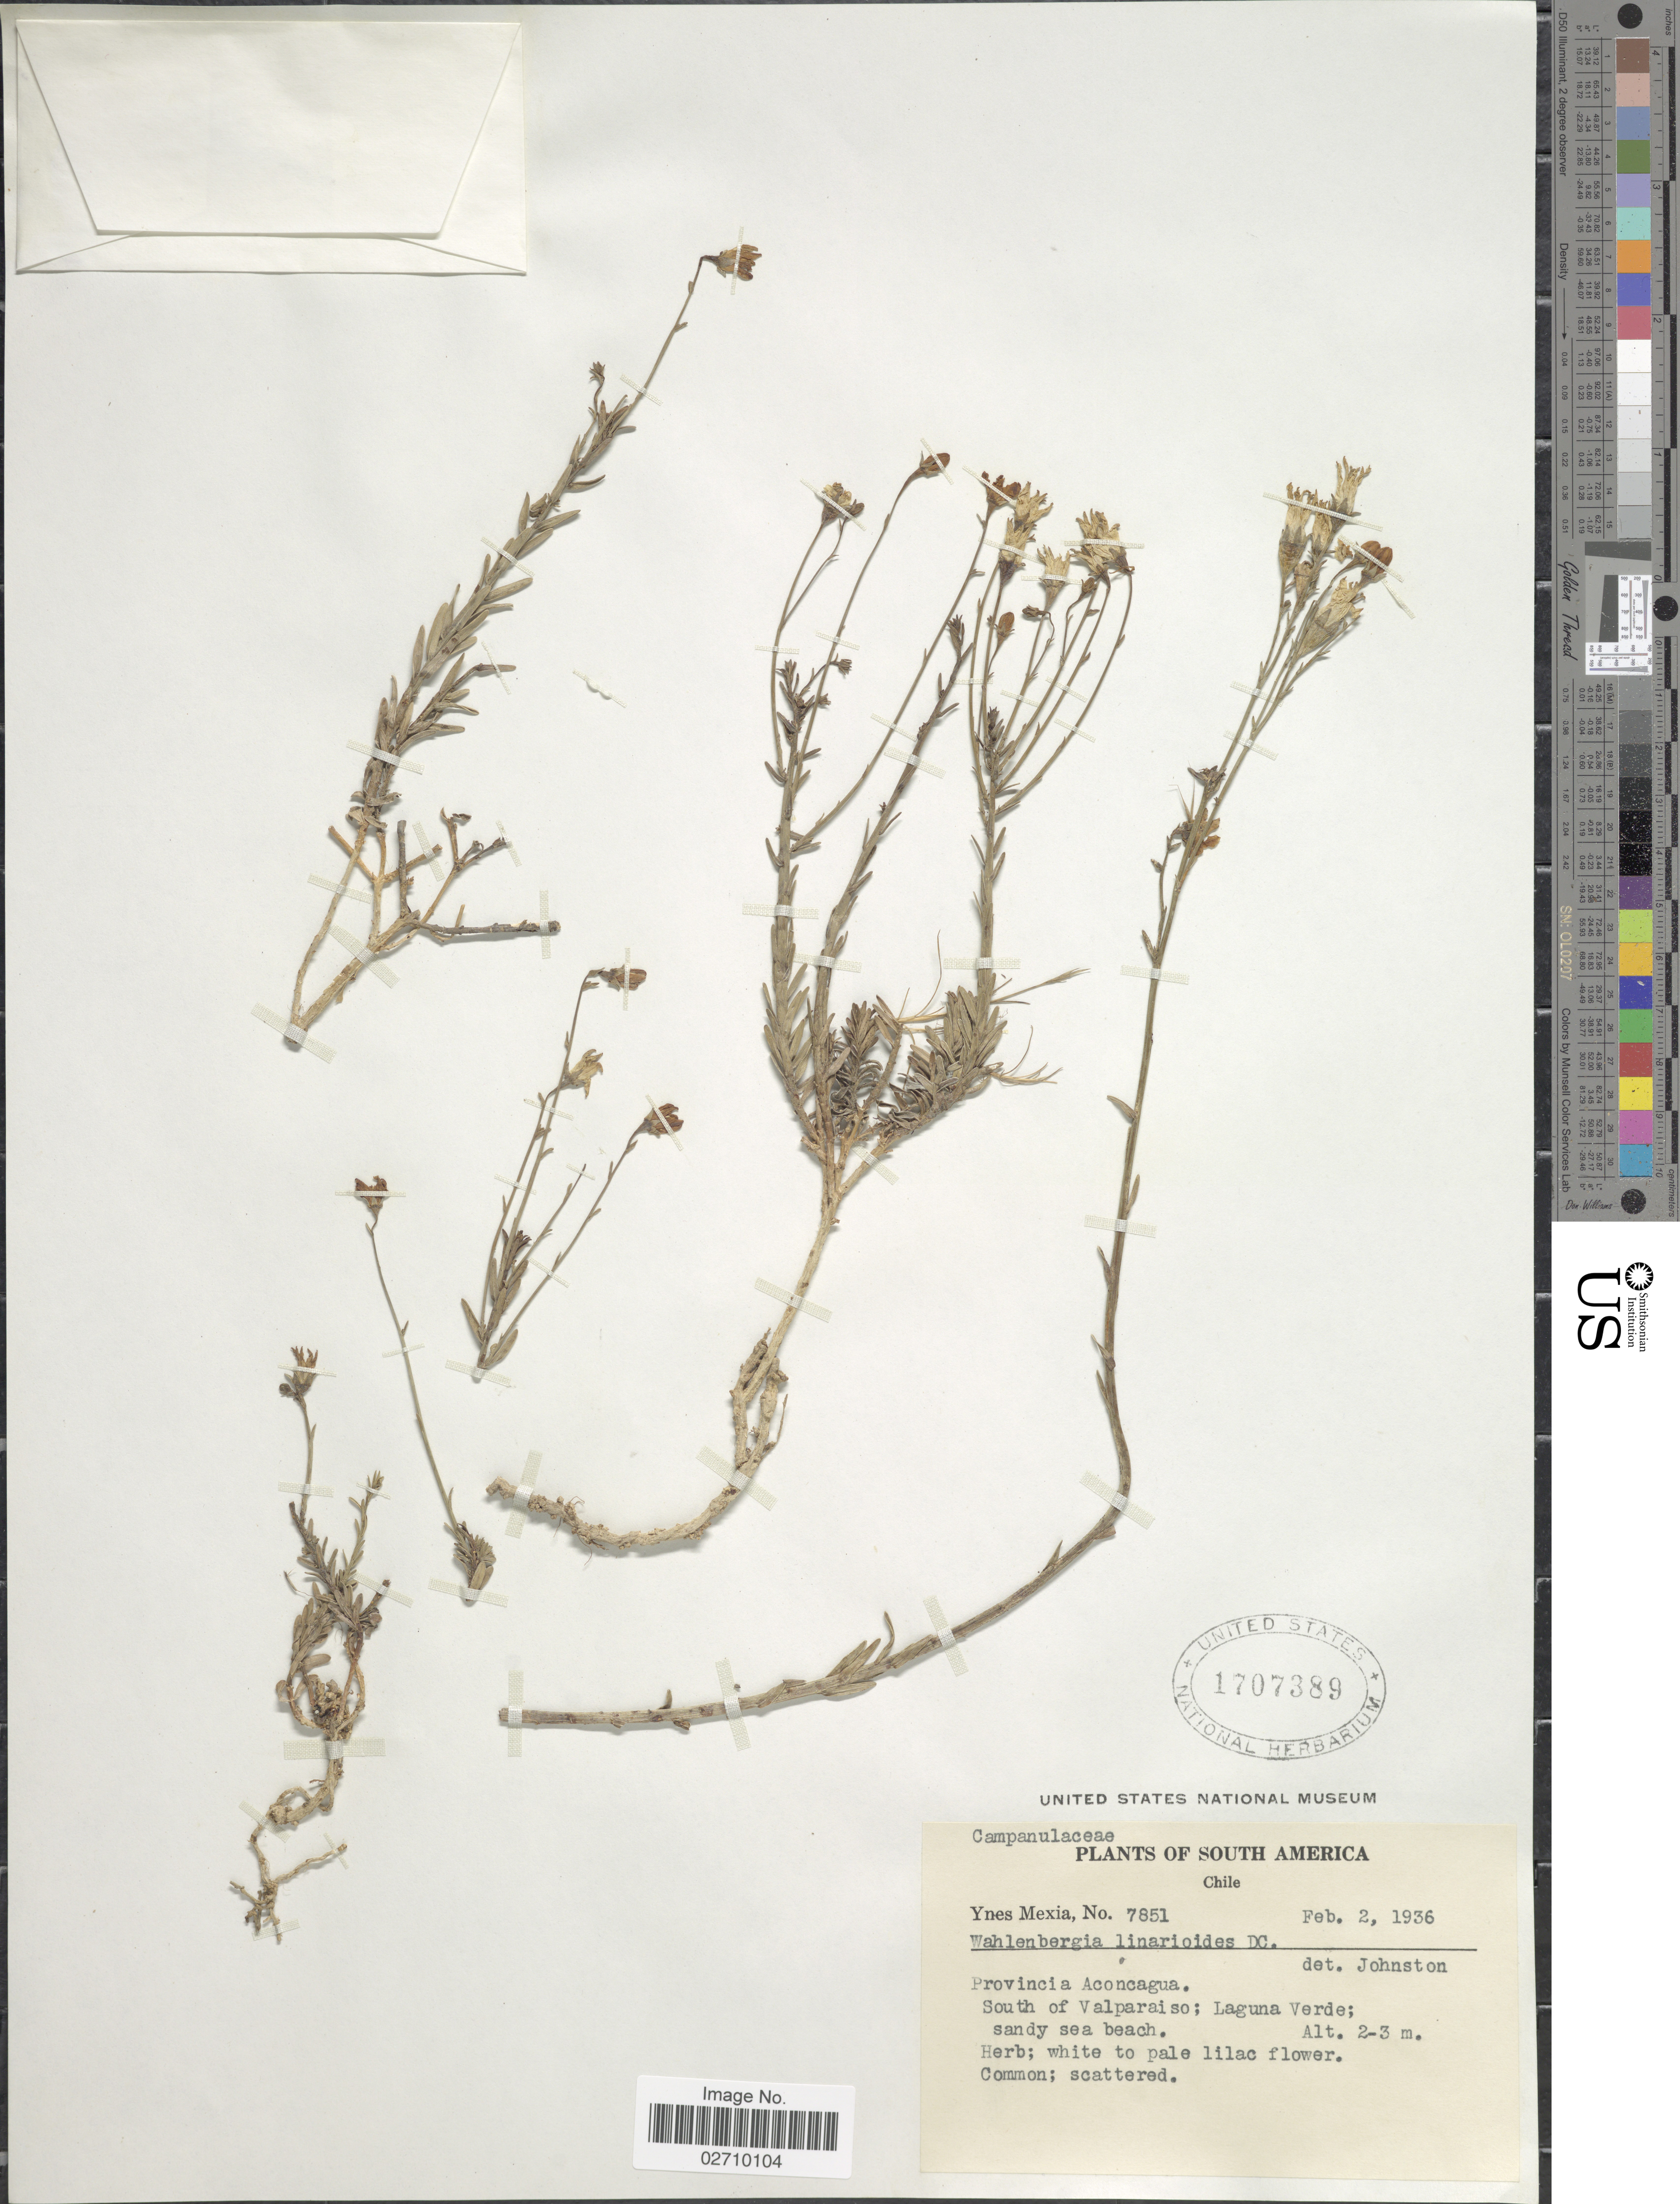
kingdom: Plantae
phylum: Tracheophyta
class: Magnoliopsida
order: Asterales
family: Campanulaceae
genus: Wahlenbergia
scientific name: Wahlenbergia linarioides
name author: (Lam.) A. DC.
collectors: Y. Mexia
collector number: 7851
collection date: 1936-02-02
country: Chile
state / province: Valparaíso (V)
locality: Provincia Aconcagua. South of Valparaiso; Laguna Verde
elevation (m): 2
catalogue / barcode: US 1707389